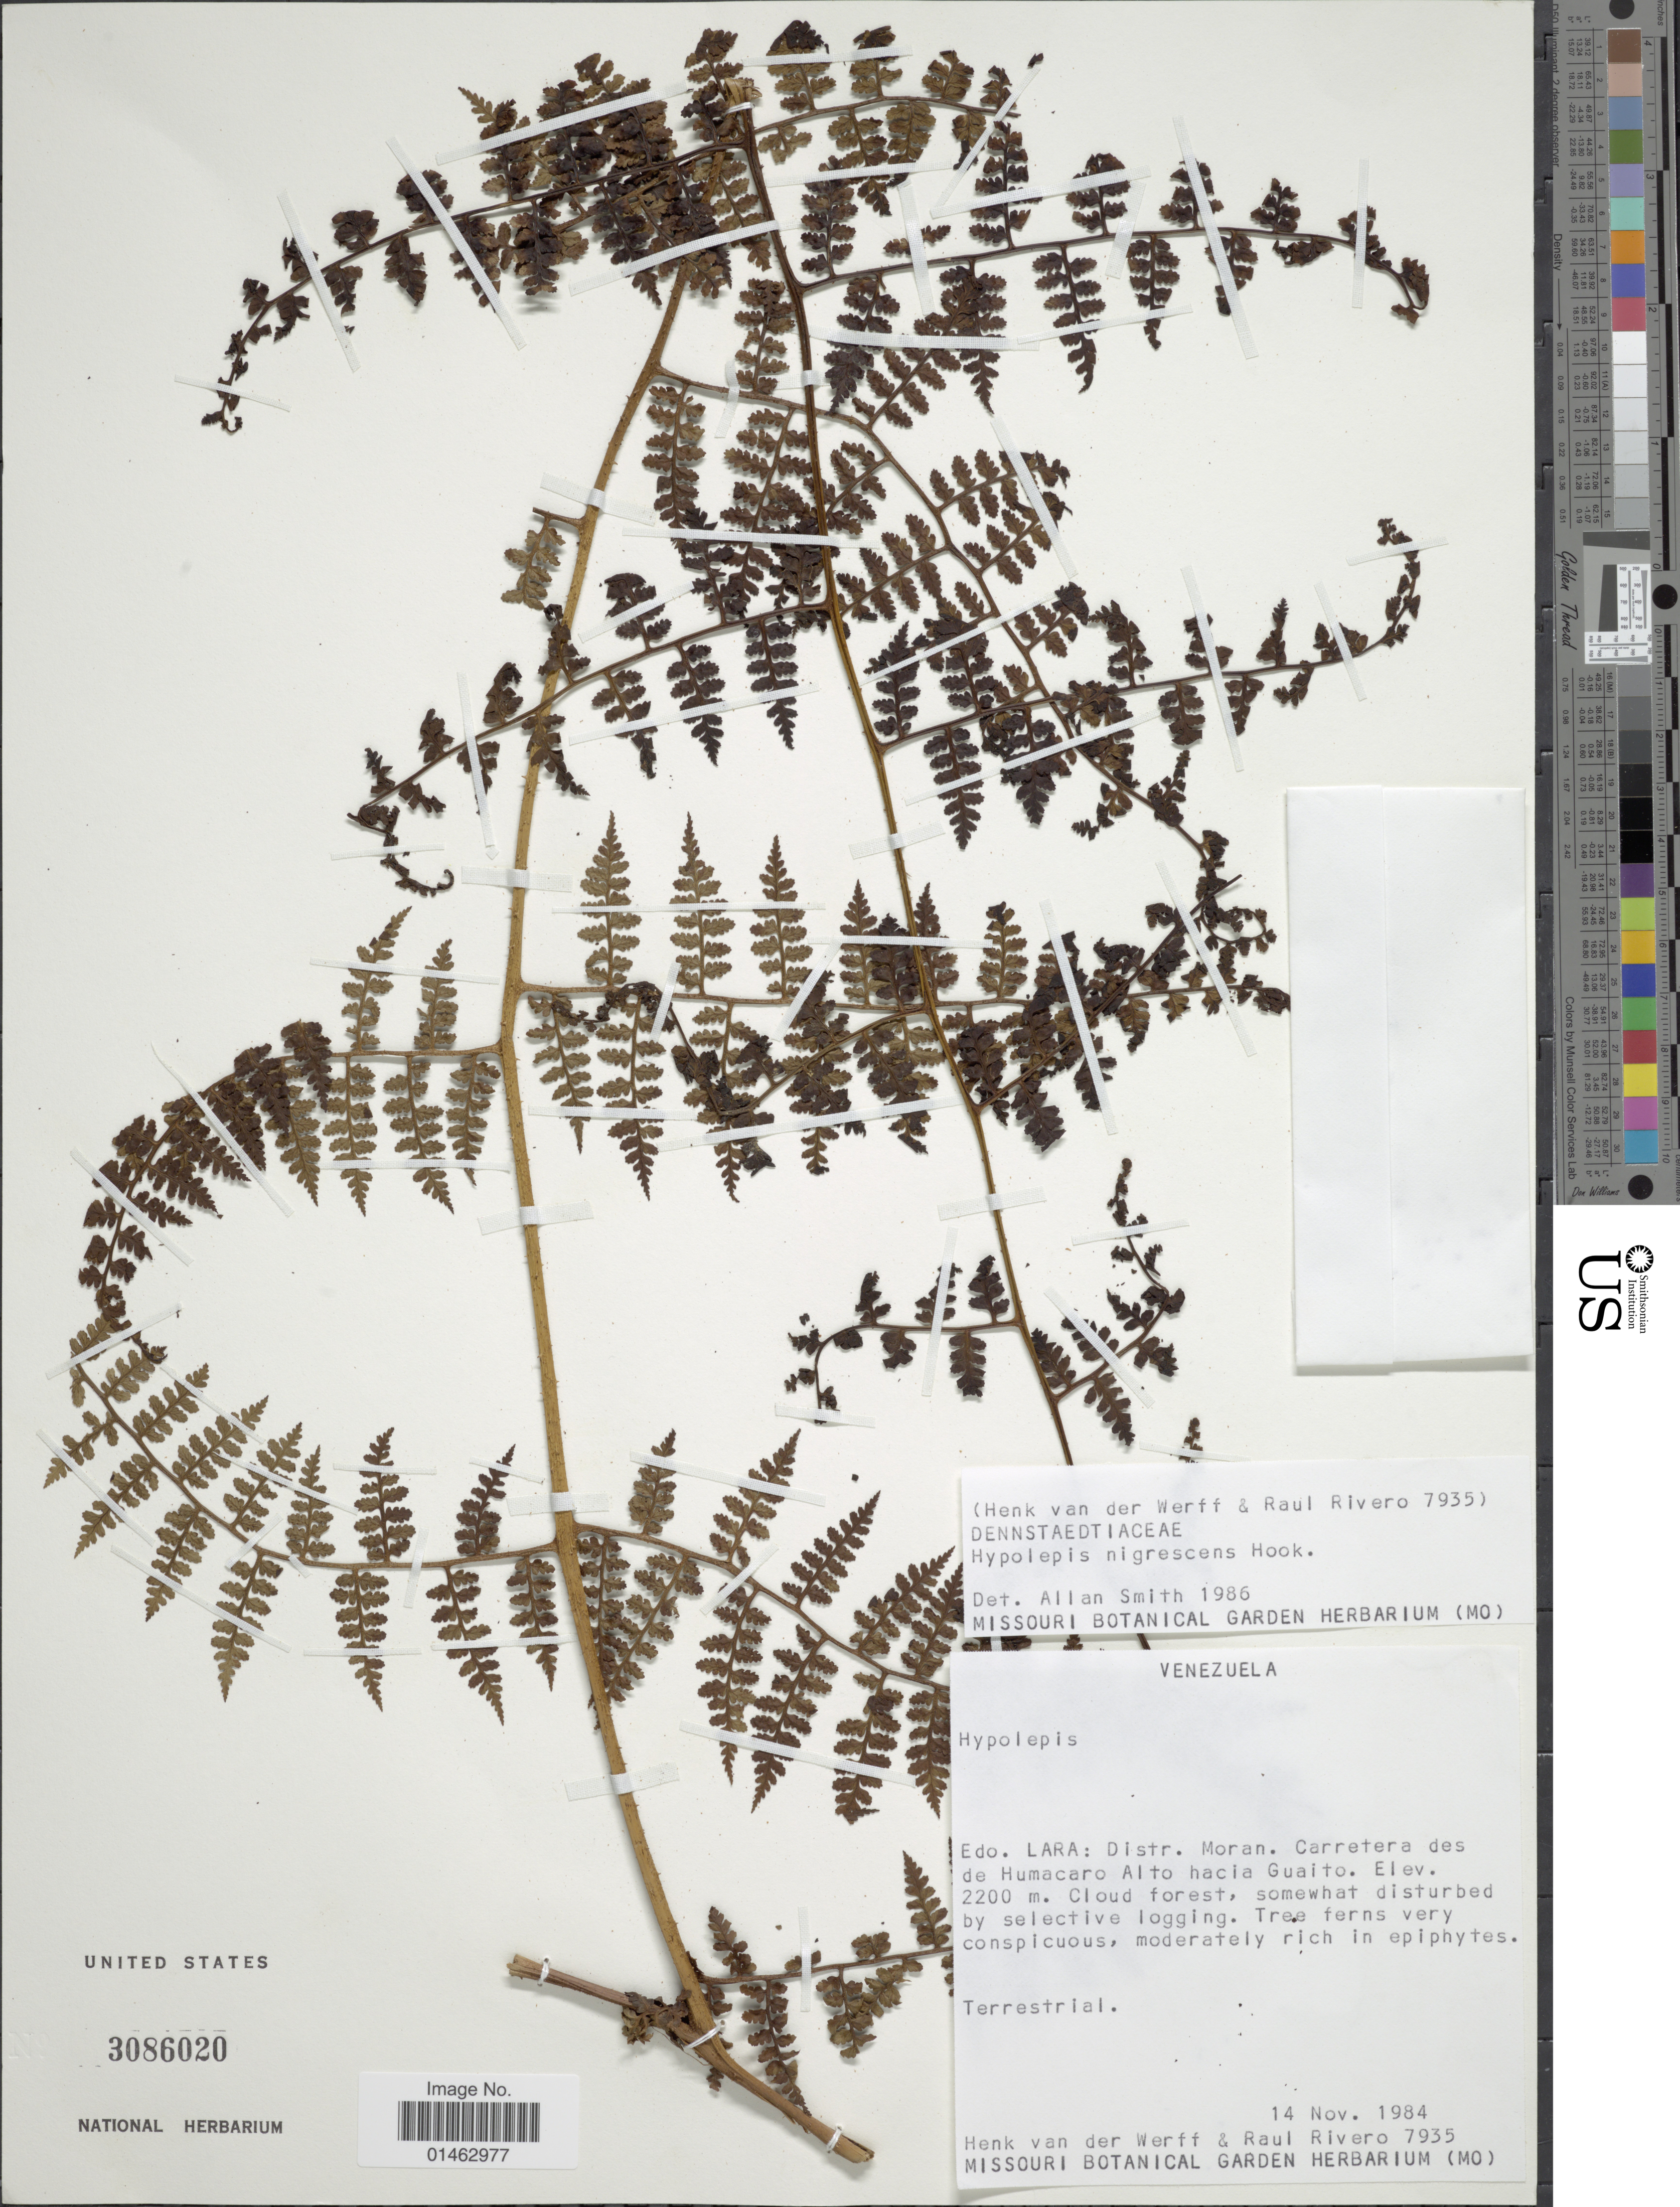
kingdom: Plantae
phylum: Tracheophyta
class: Polypodiopsida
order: Polypodiales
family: Dennstaedtiaceae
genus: Hypolepis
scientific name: Hypolepis nigrescens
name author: Hook.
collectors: H. van der Werff & R. Rivero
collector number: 7935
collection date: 1984-11-14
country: Venezuela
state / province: Lara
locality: Distr. Moran. Carretera des de Humacaro Alto hacia Guaito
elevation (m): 2200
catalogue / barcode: US 3086020